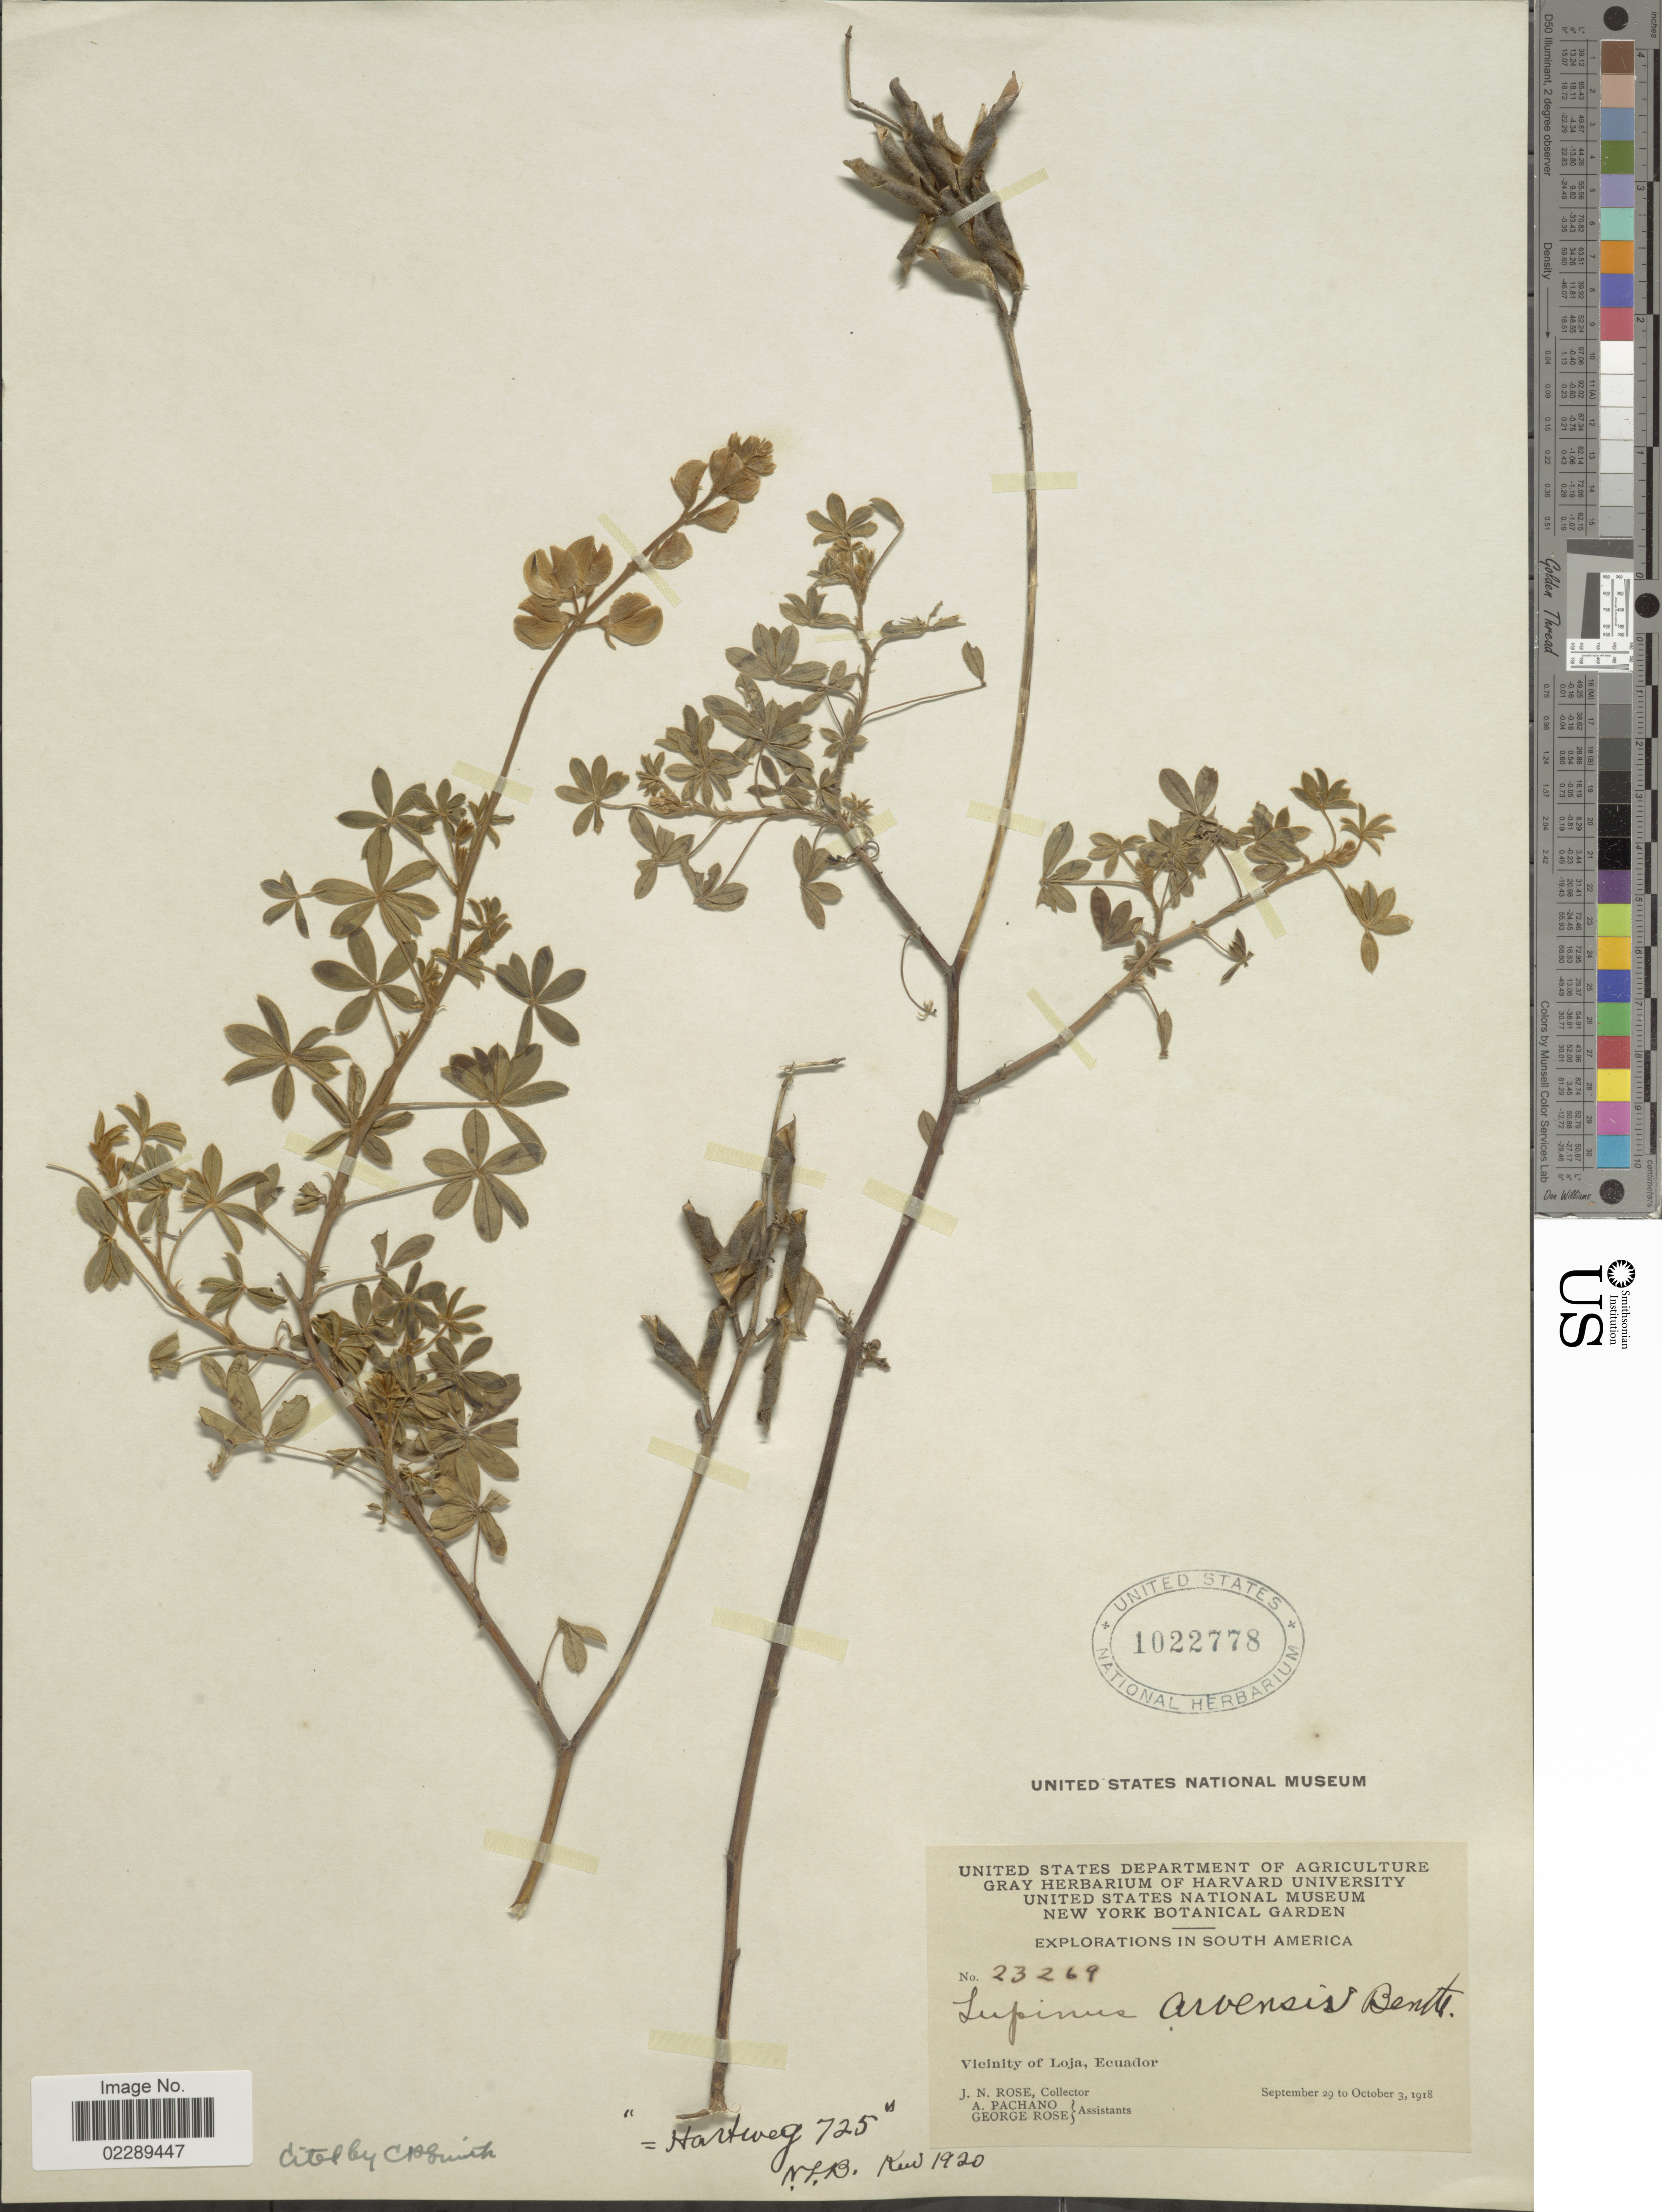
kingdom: Plantae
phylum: Tracheophyta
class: Magnoliopsida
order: Fabales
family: Fabaceae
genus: Lupinus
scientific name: Lupinus arvensis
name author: Benth.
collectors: J. N. Rose, A. Pachano & G. Rose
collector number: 23269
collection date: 1918-09-29/1918-10-03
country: Ecuador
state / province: Loja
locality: Vicinity of Loja, Ecuador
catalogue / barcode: US 1022778